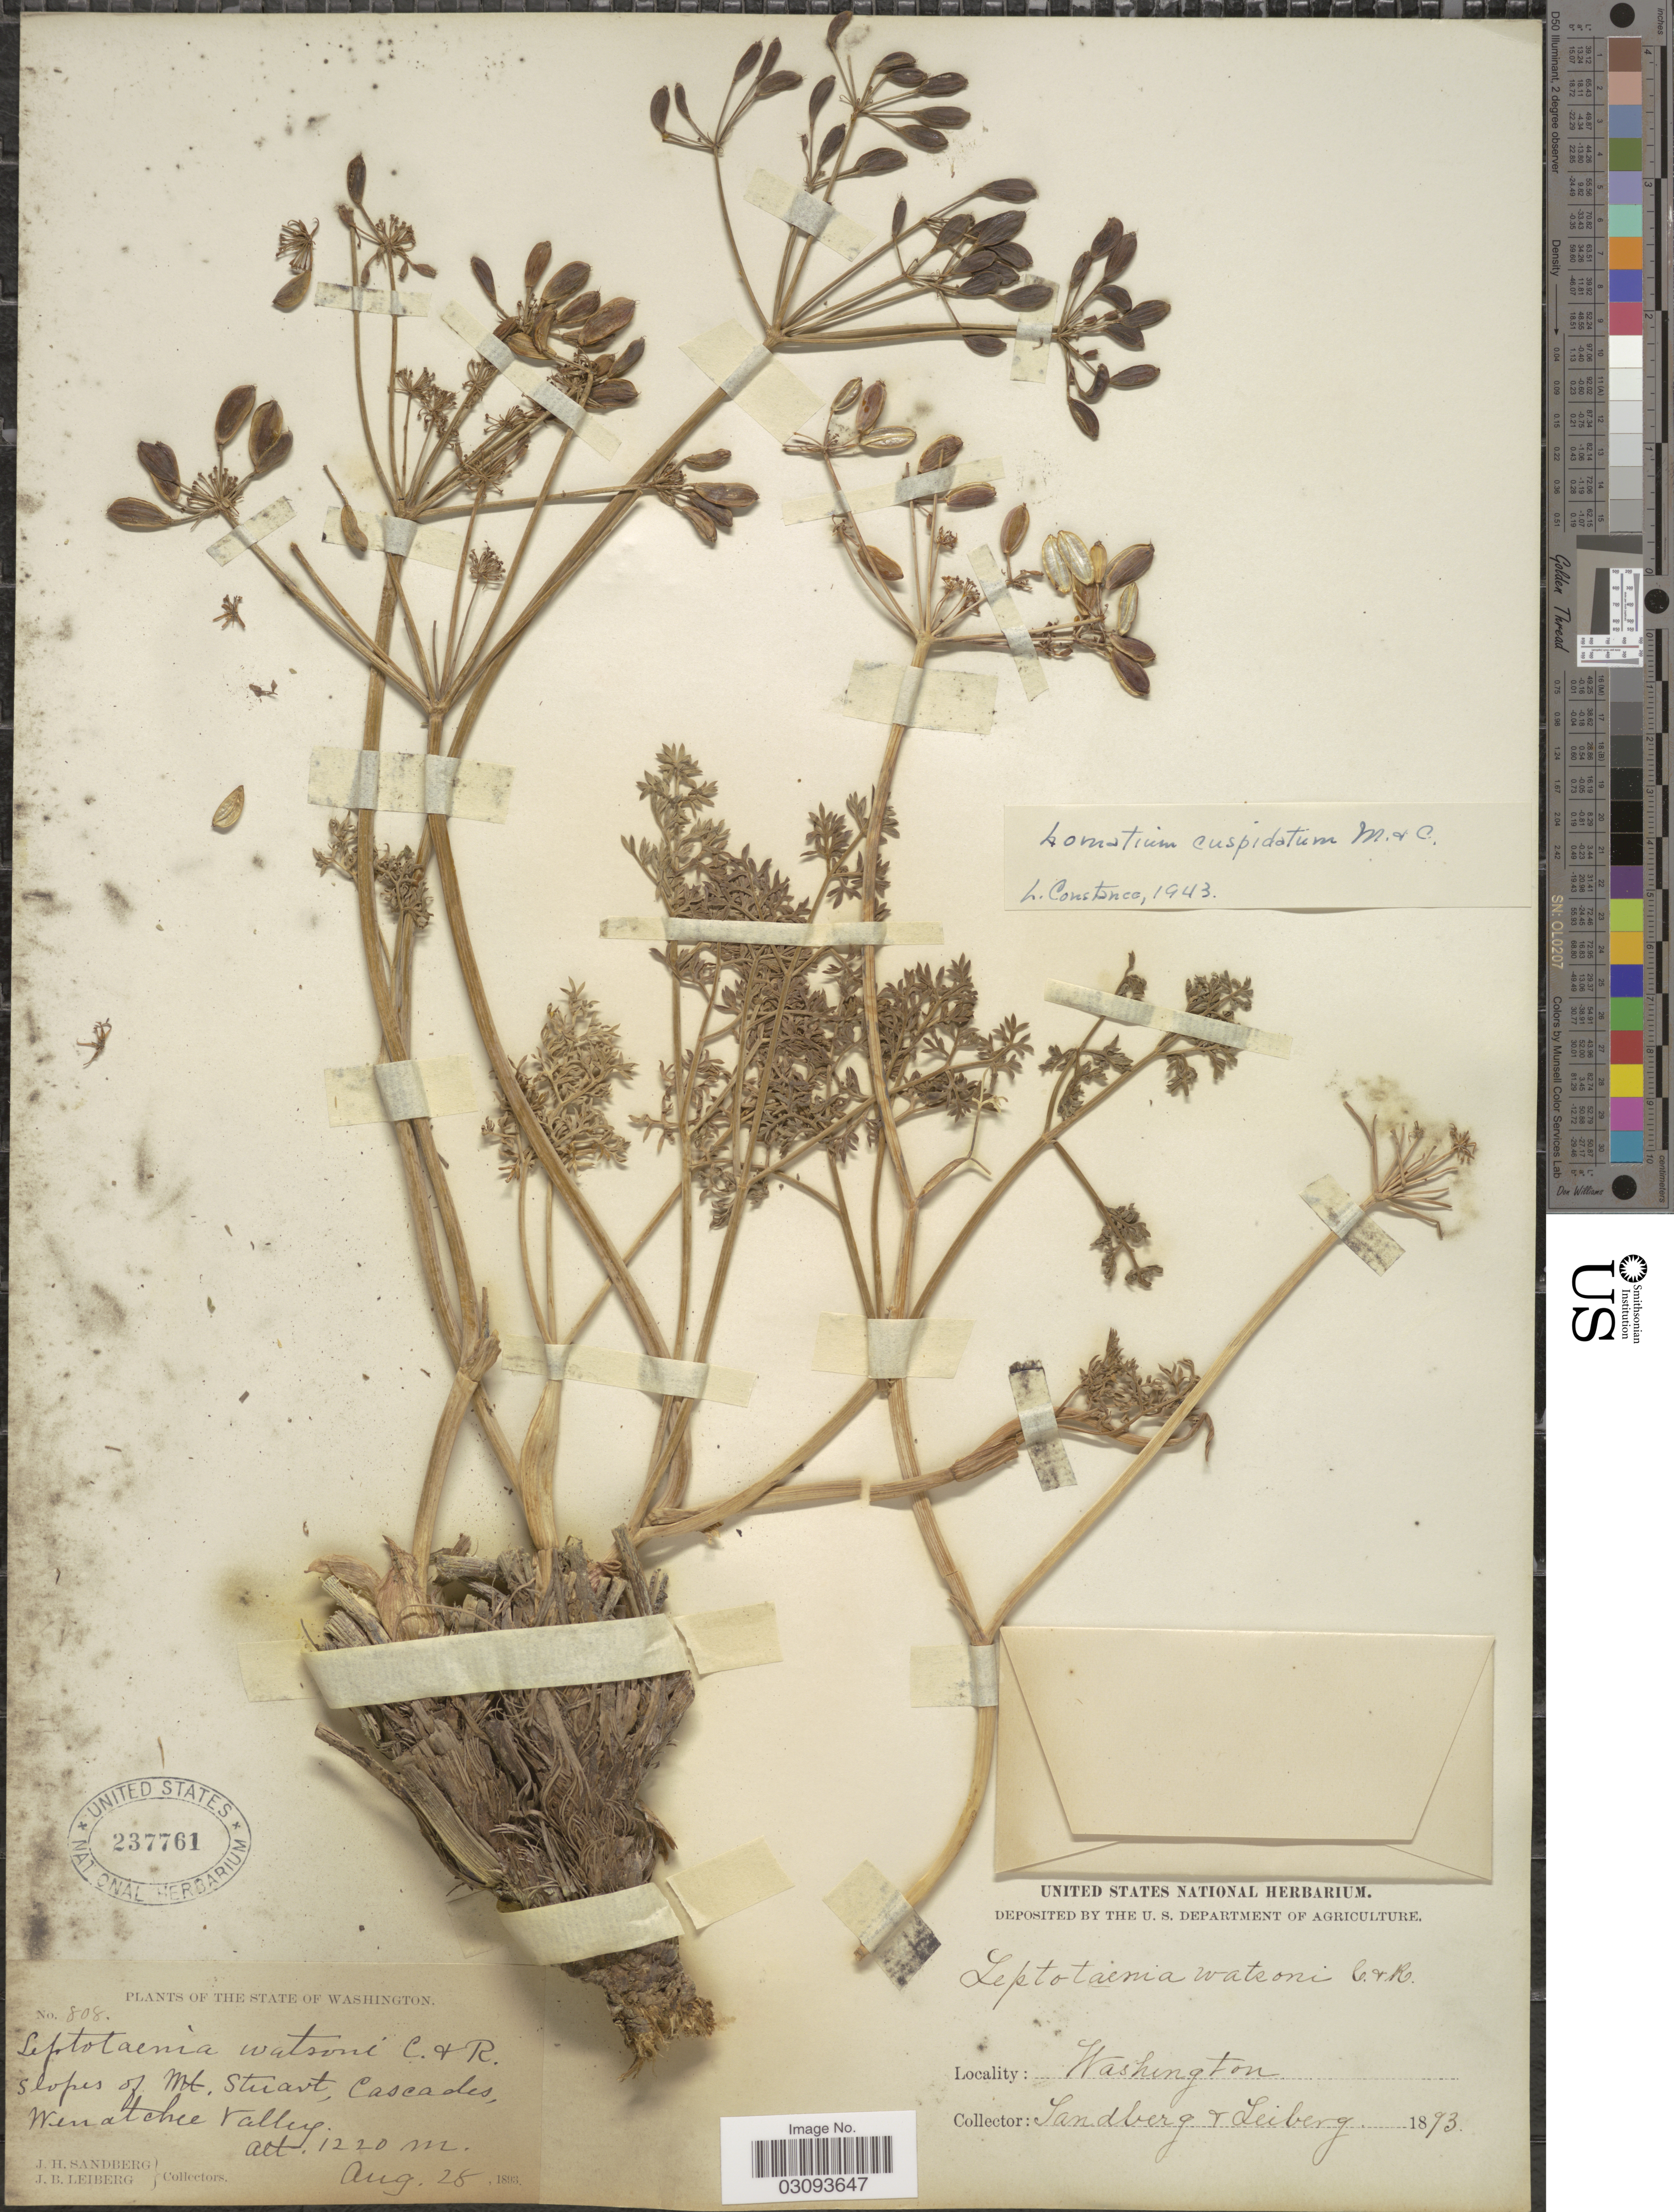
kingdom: Plantae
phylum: Tracheophyta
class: Magnoliopsida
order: Apiales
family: Apiaceae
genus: Lomatium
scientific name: Lomatium cuspidatum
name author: (Constance) Mathias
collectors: J. H. Sandberg & J. B. Leiberg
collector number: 808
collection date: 1893-08-28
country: United States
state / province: Washington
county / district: Chelan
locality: Slopes of Mt. Stuart, Cascades, Wenatchee Valley.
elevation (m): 1220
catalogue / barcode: US 237761